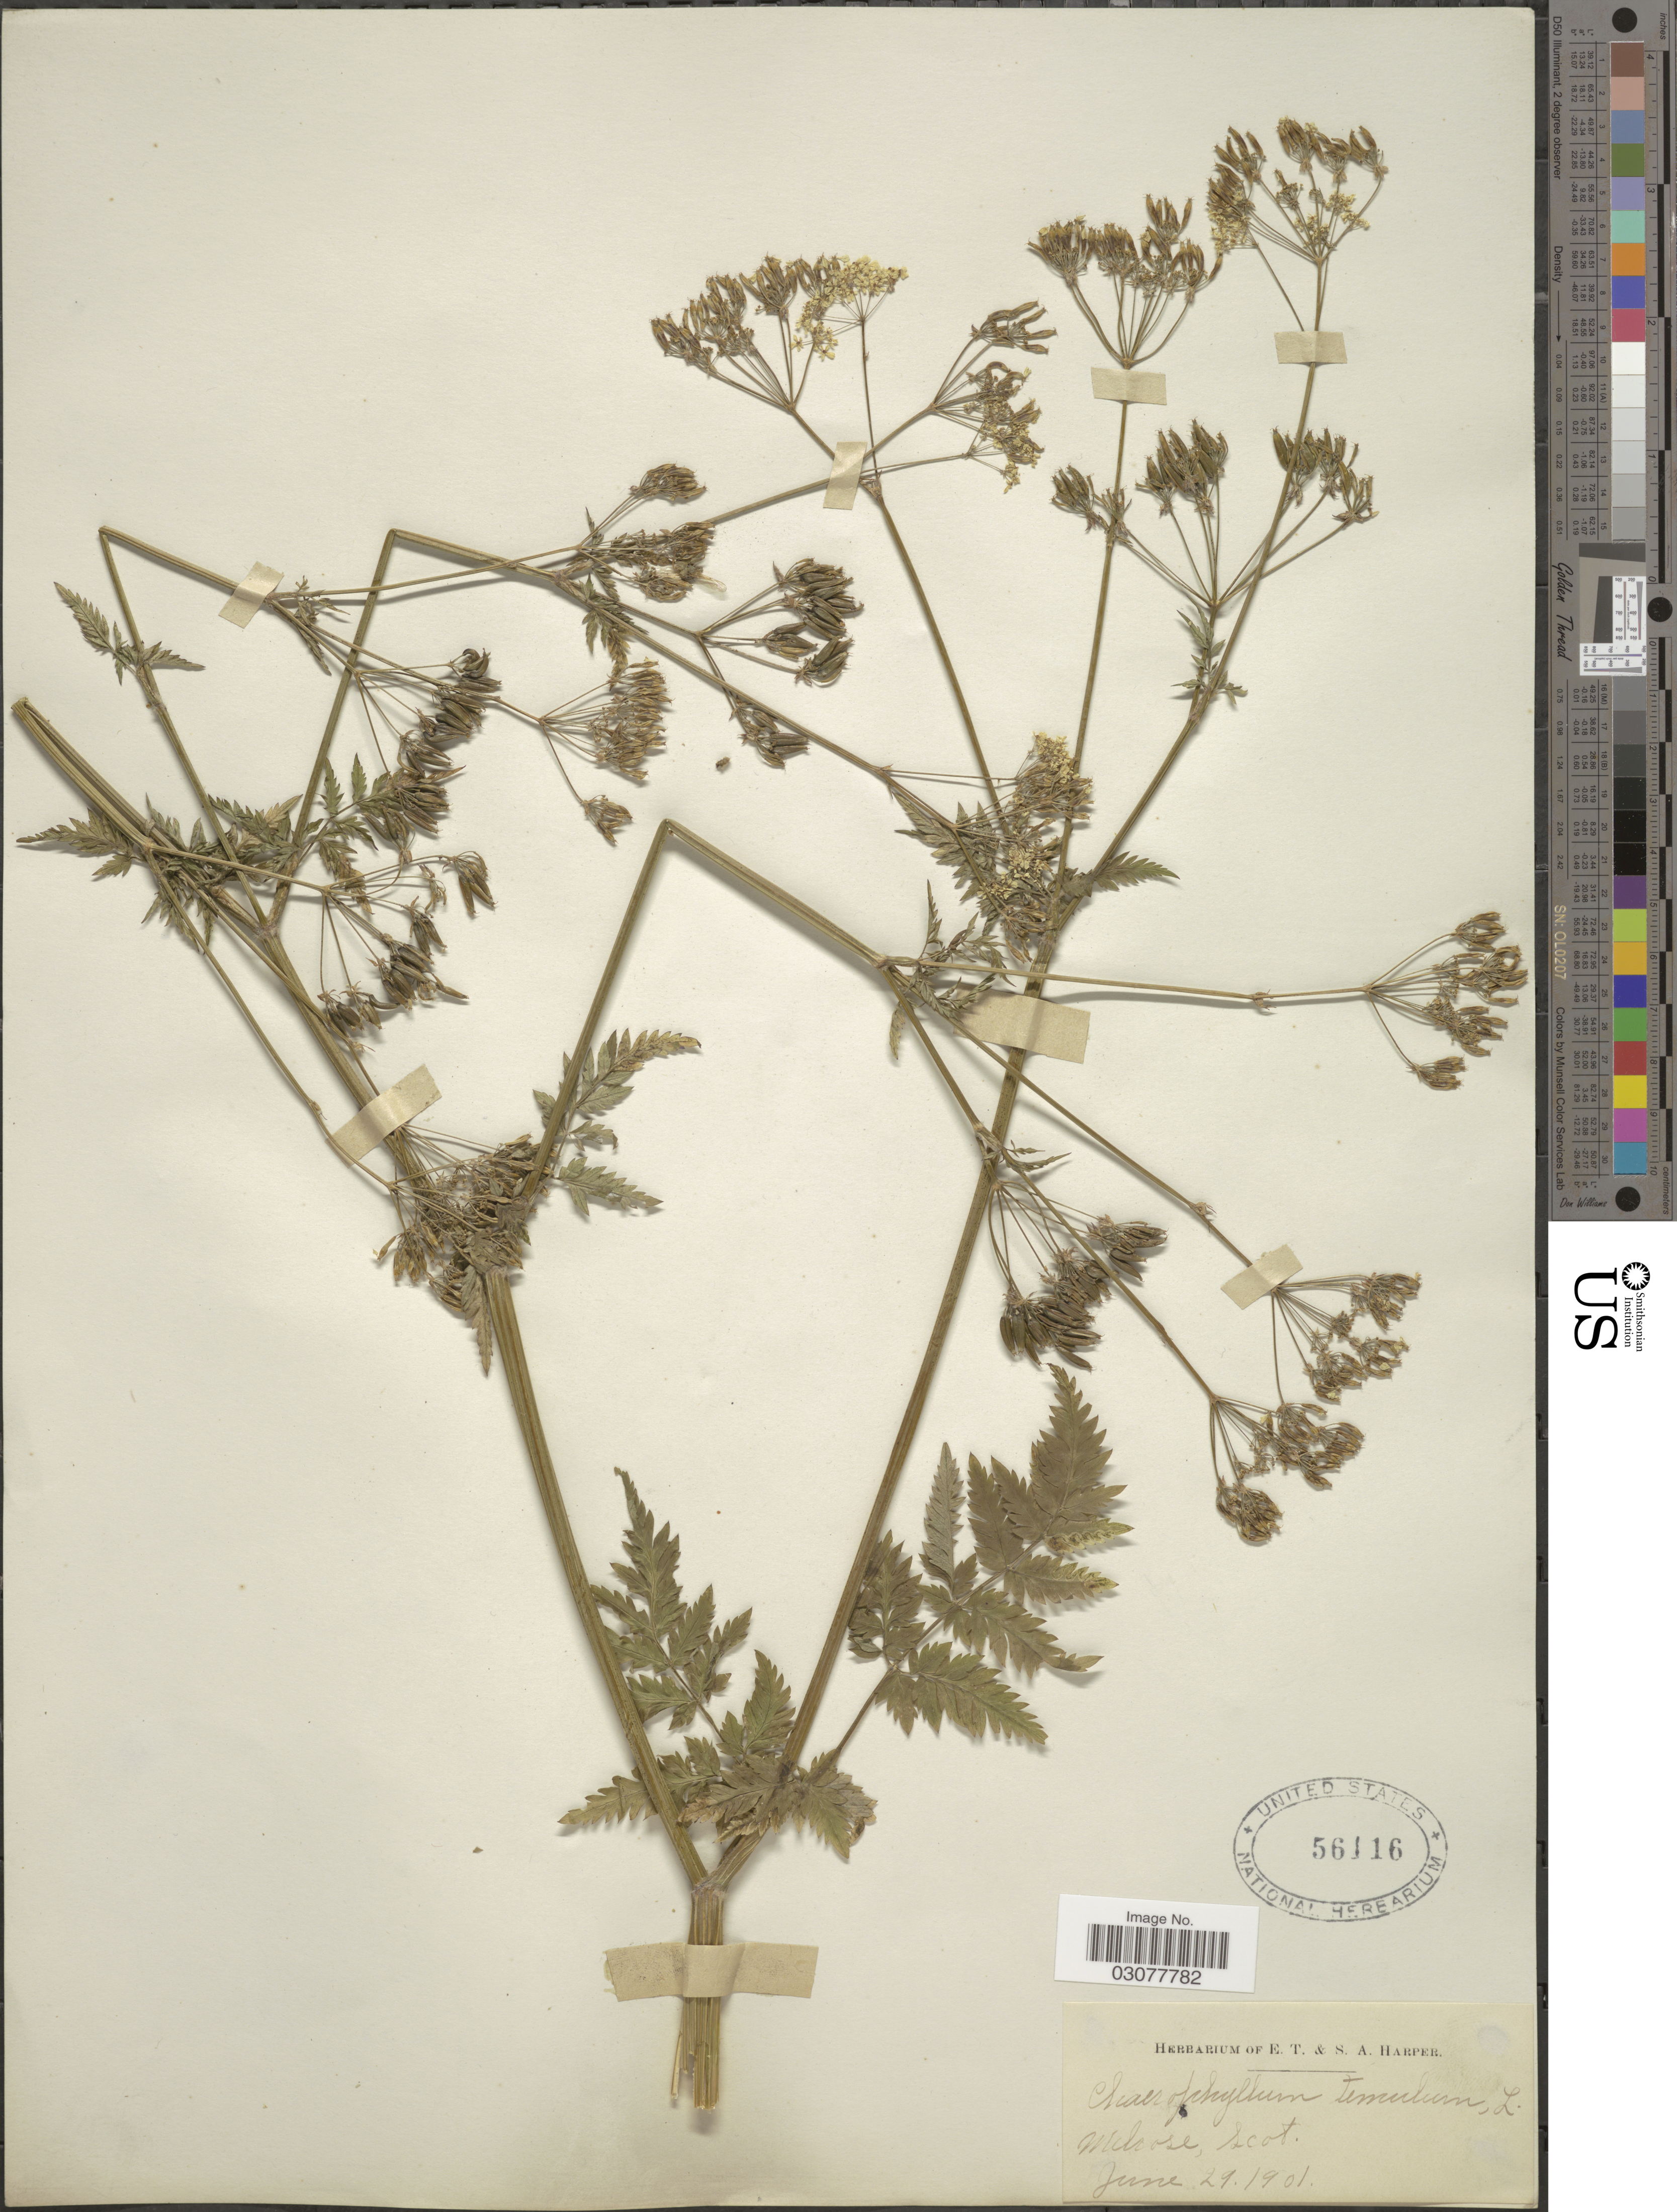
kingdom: Plantae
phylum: Tracheophyta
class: Magnoliopsida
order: Apiales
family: Apiaceae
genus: Chaerophyllum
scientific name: Chaerophyllum temulum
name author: L.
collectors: ex herb. E. T. & S. A. Harper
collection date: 1901-06-29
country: United Kingdom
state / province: Scotland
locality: Melrose, Scot.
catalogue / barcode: US 56116